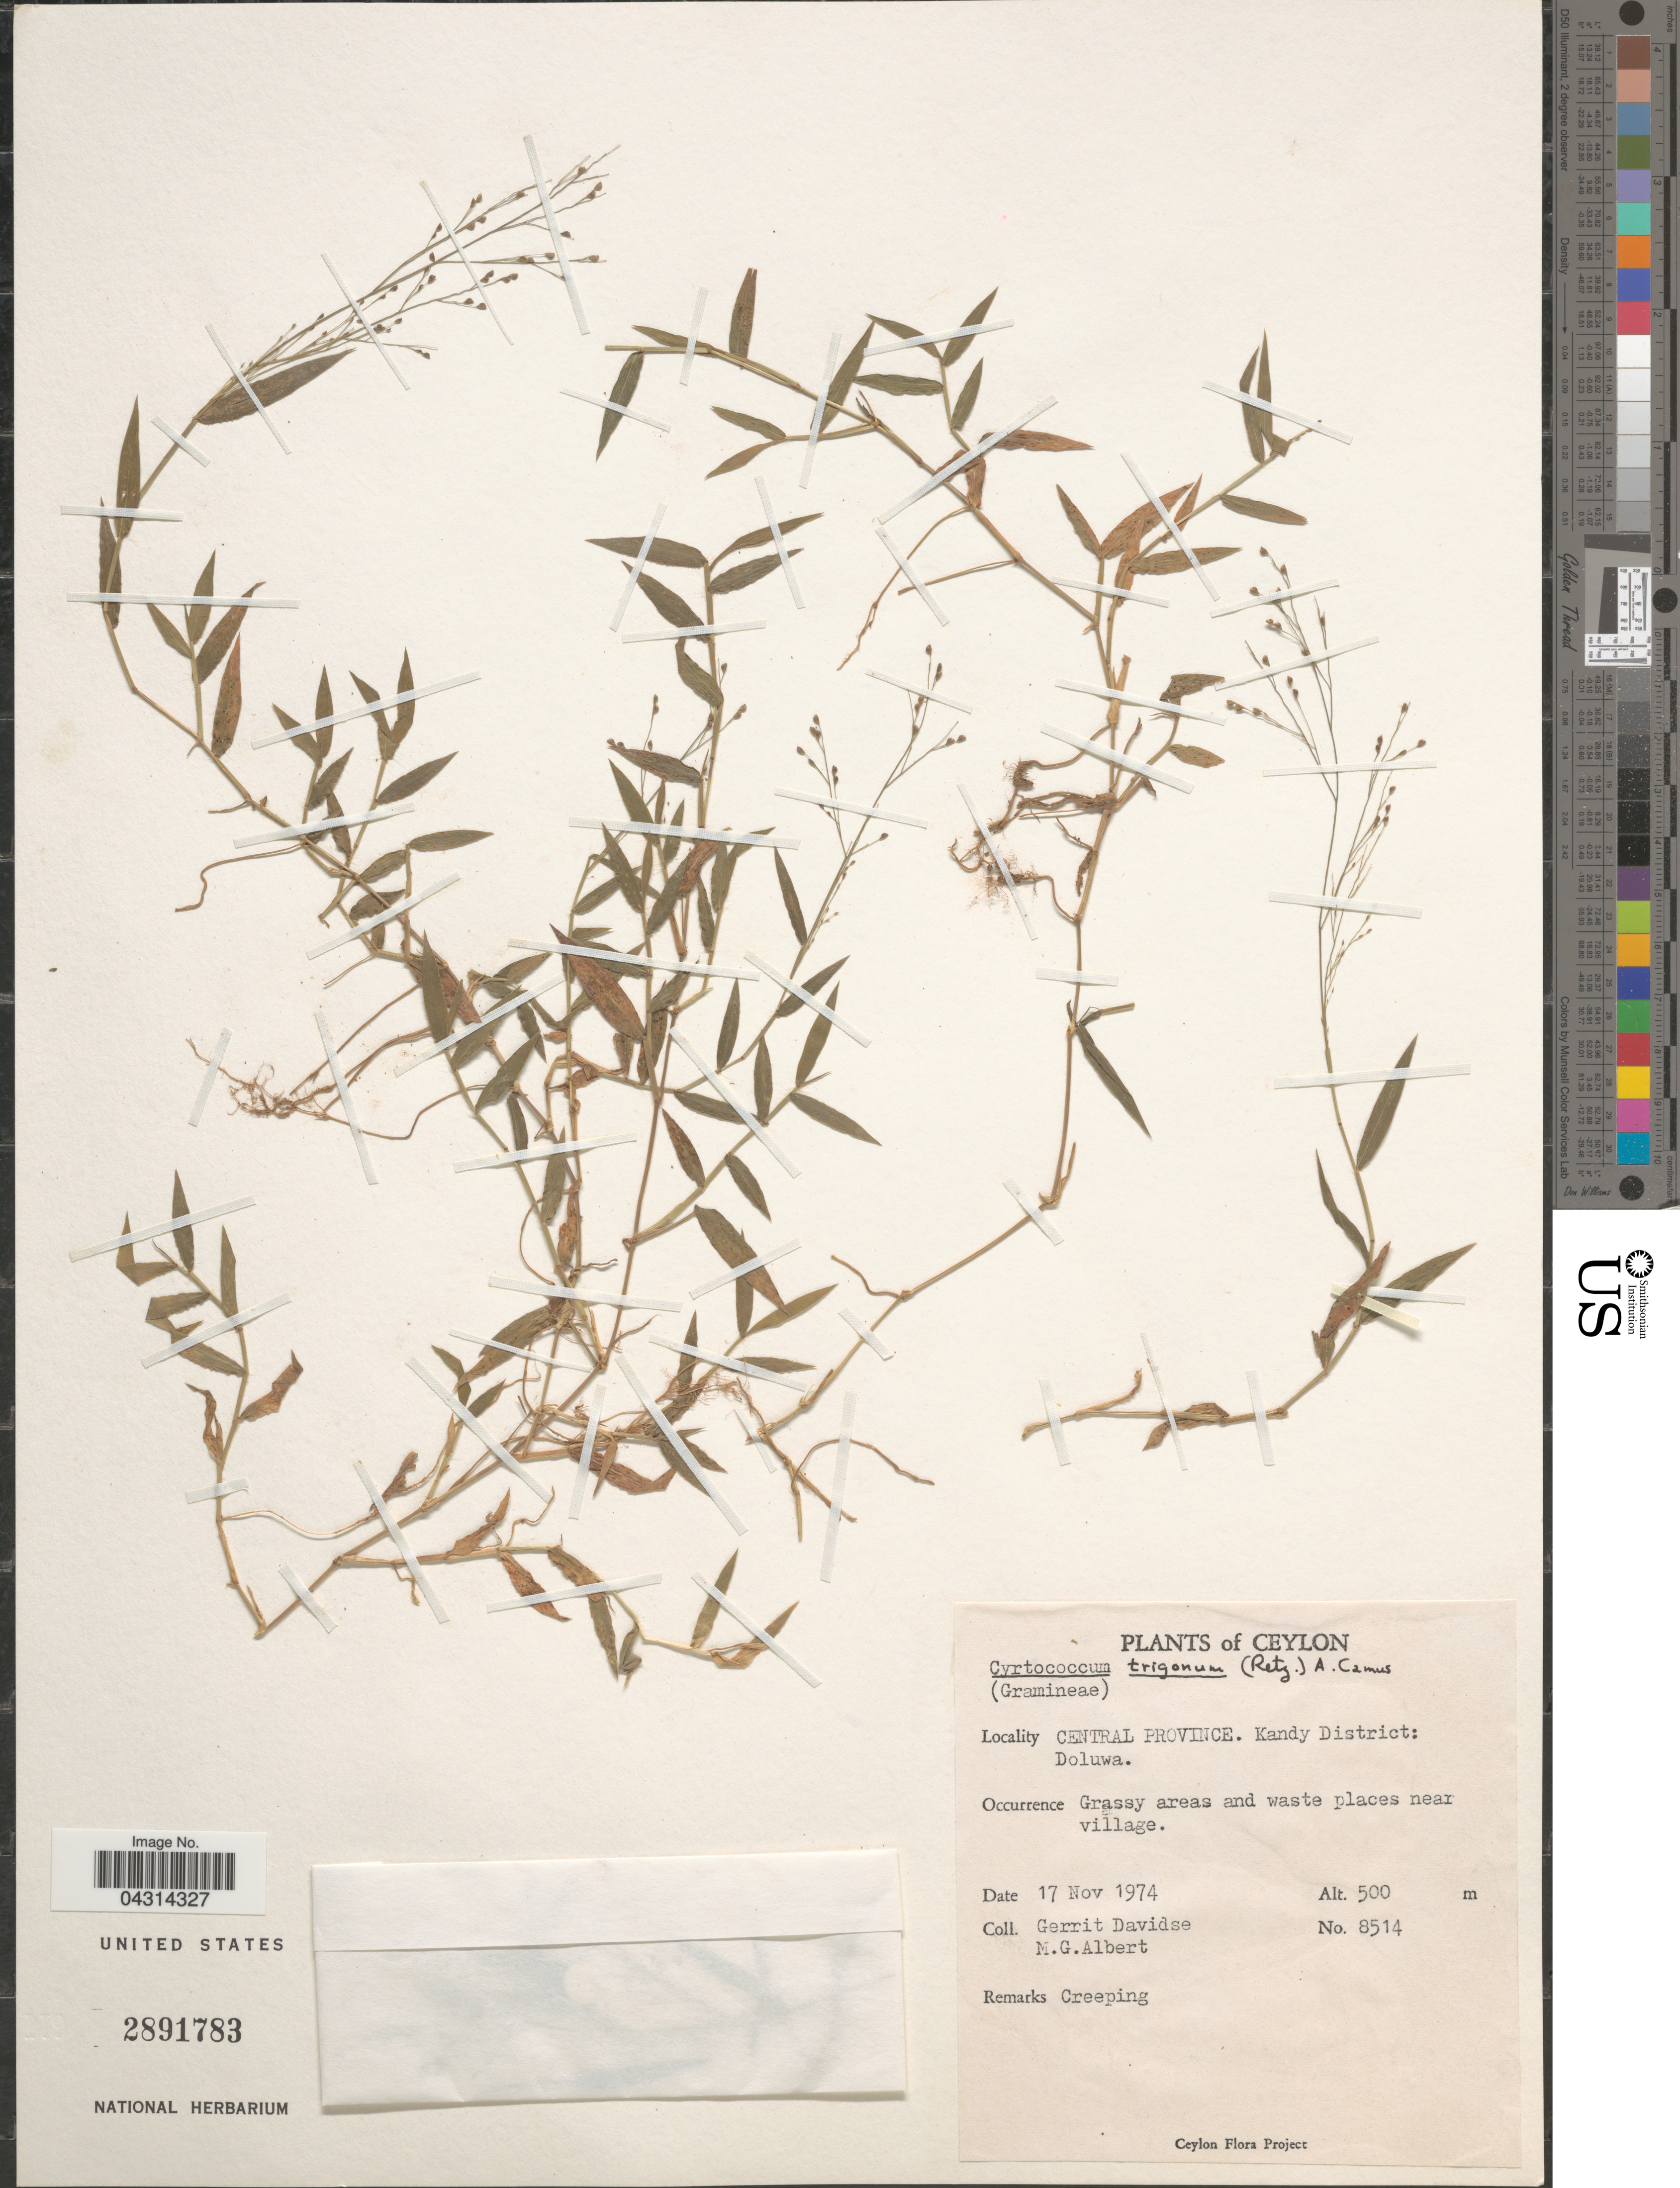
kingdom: Plantae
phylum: Tracheophyta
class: Liliopsida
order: Poales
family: Poaceae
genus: Cyrtococcum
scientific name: Cyrtococcum trigonum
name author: (Retz.) A. Camus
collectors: G. Davidse & M. G. Albert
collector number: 8514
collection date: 1974-11-17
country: Sri Lanka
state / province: Central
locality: Ceylon. Kandy District: Doluwa.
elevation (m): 500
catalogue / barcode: US 2891783